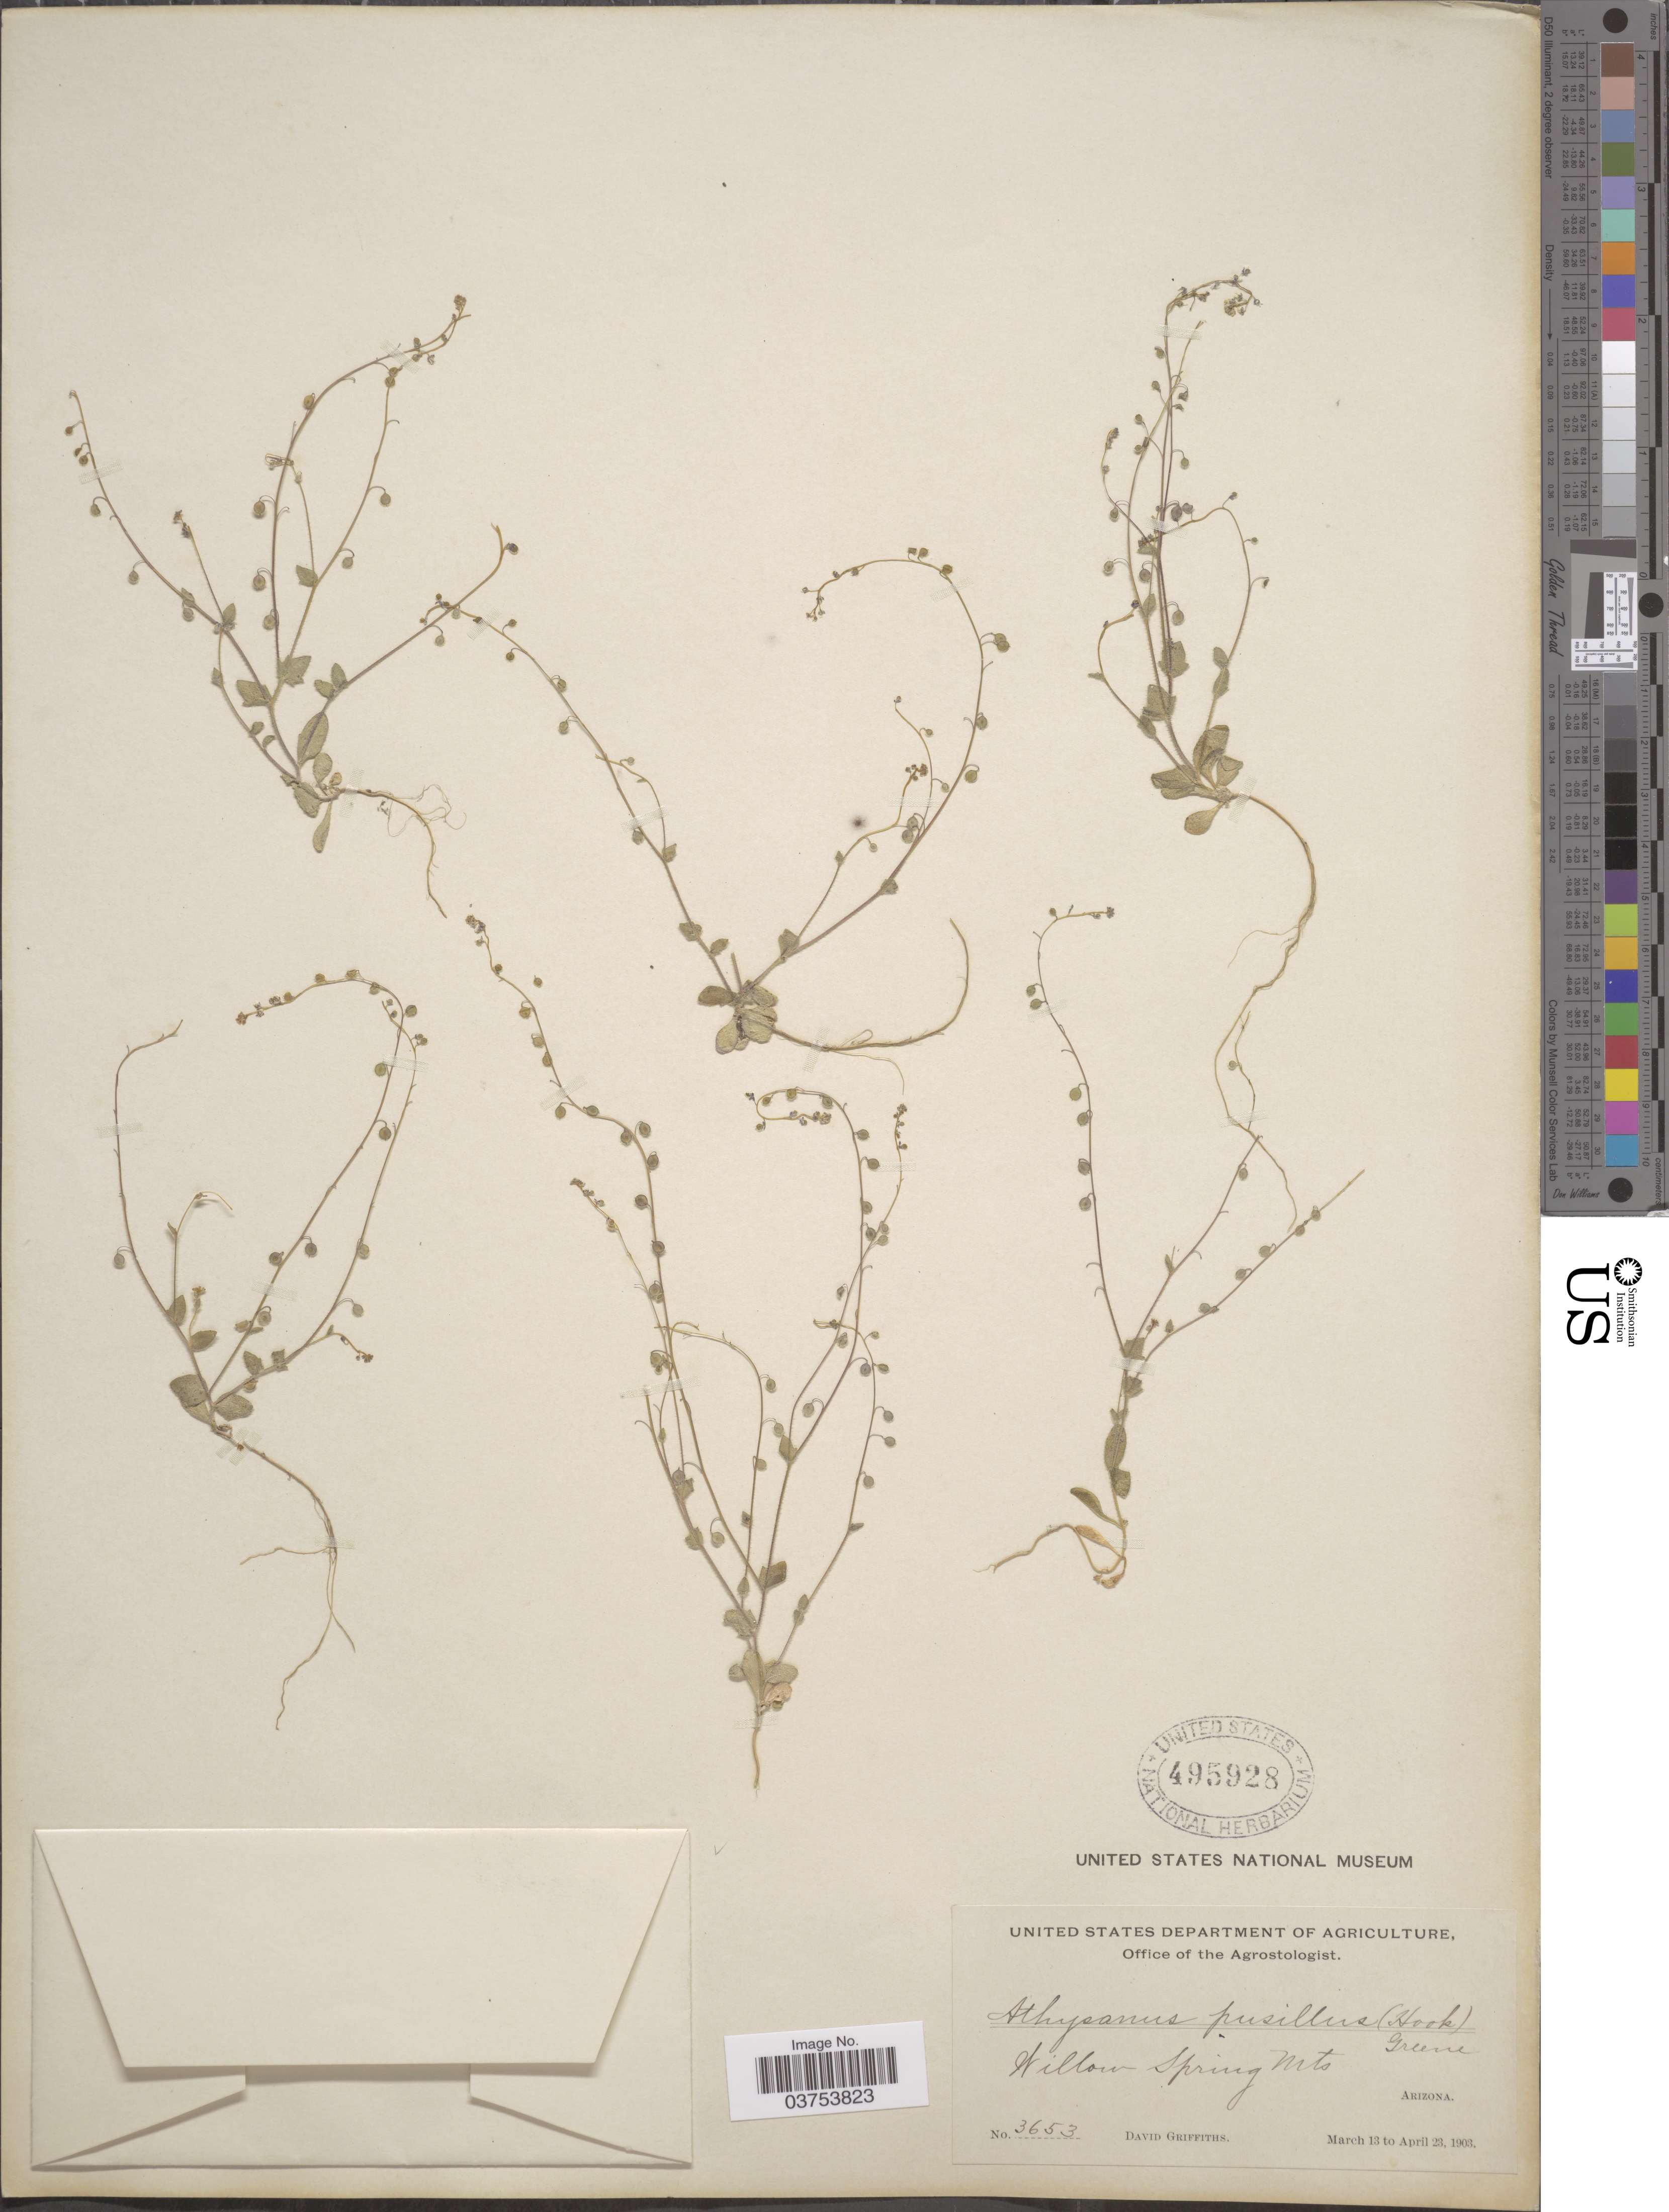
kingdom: Plantae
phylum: Tracheophyta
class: Magnoliopsida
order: Brassicales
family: Brassicaceae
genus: Athysanus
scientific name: Athysanus pusillus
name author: (Hook.) Greene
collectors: D. Griffiths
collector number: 3653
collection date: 1903-03-13/1903-04-23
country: United States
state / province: Arizona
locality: Willow Spring Mts.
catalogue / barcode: US 495928